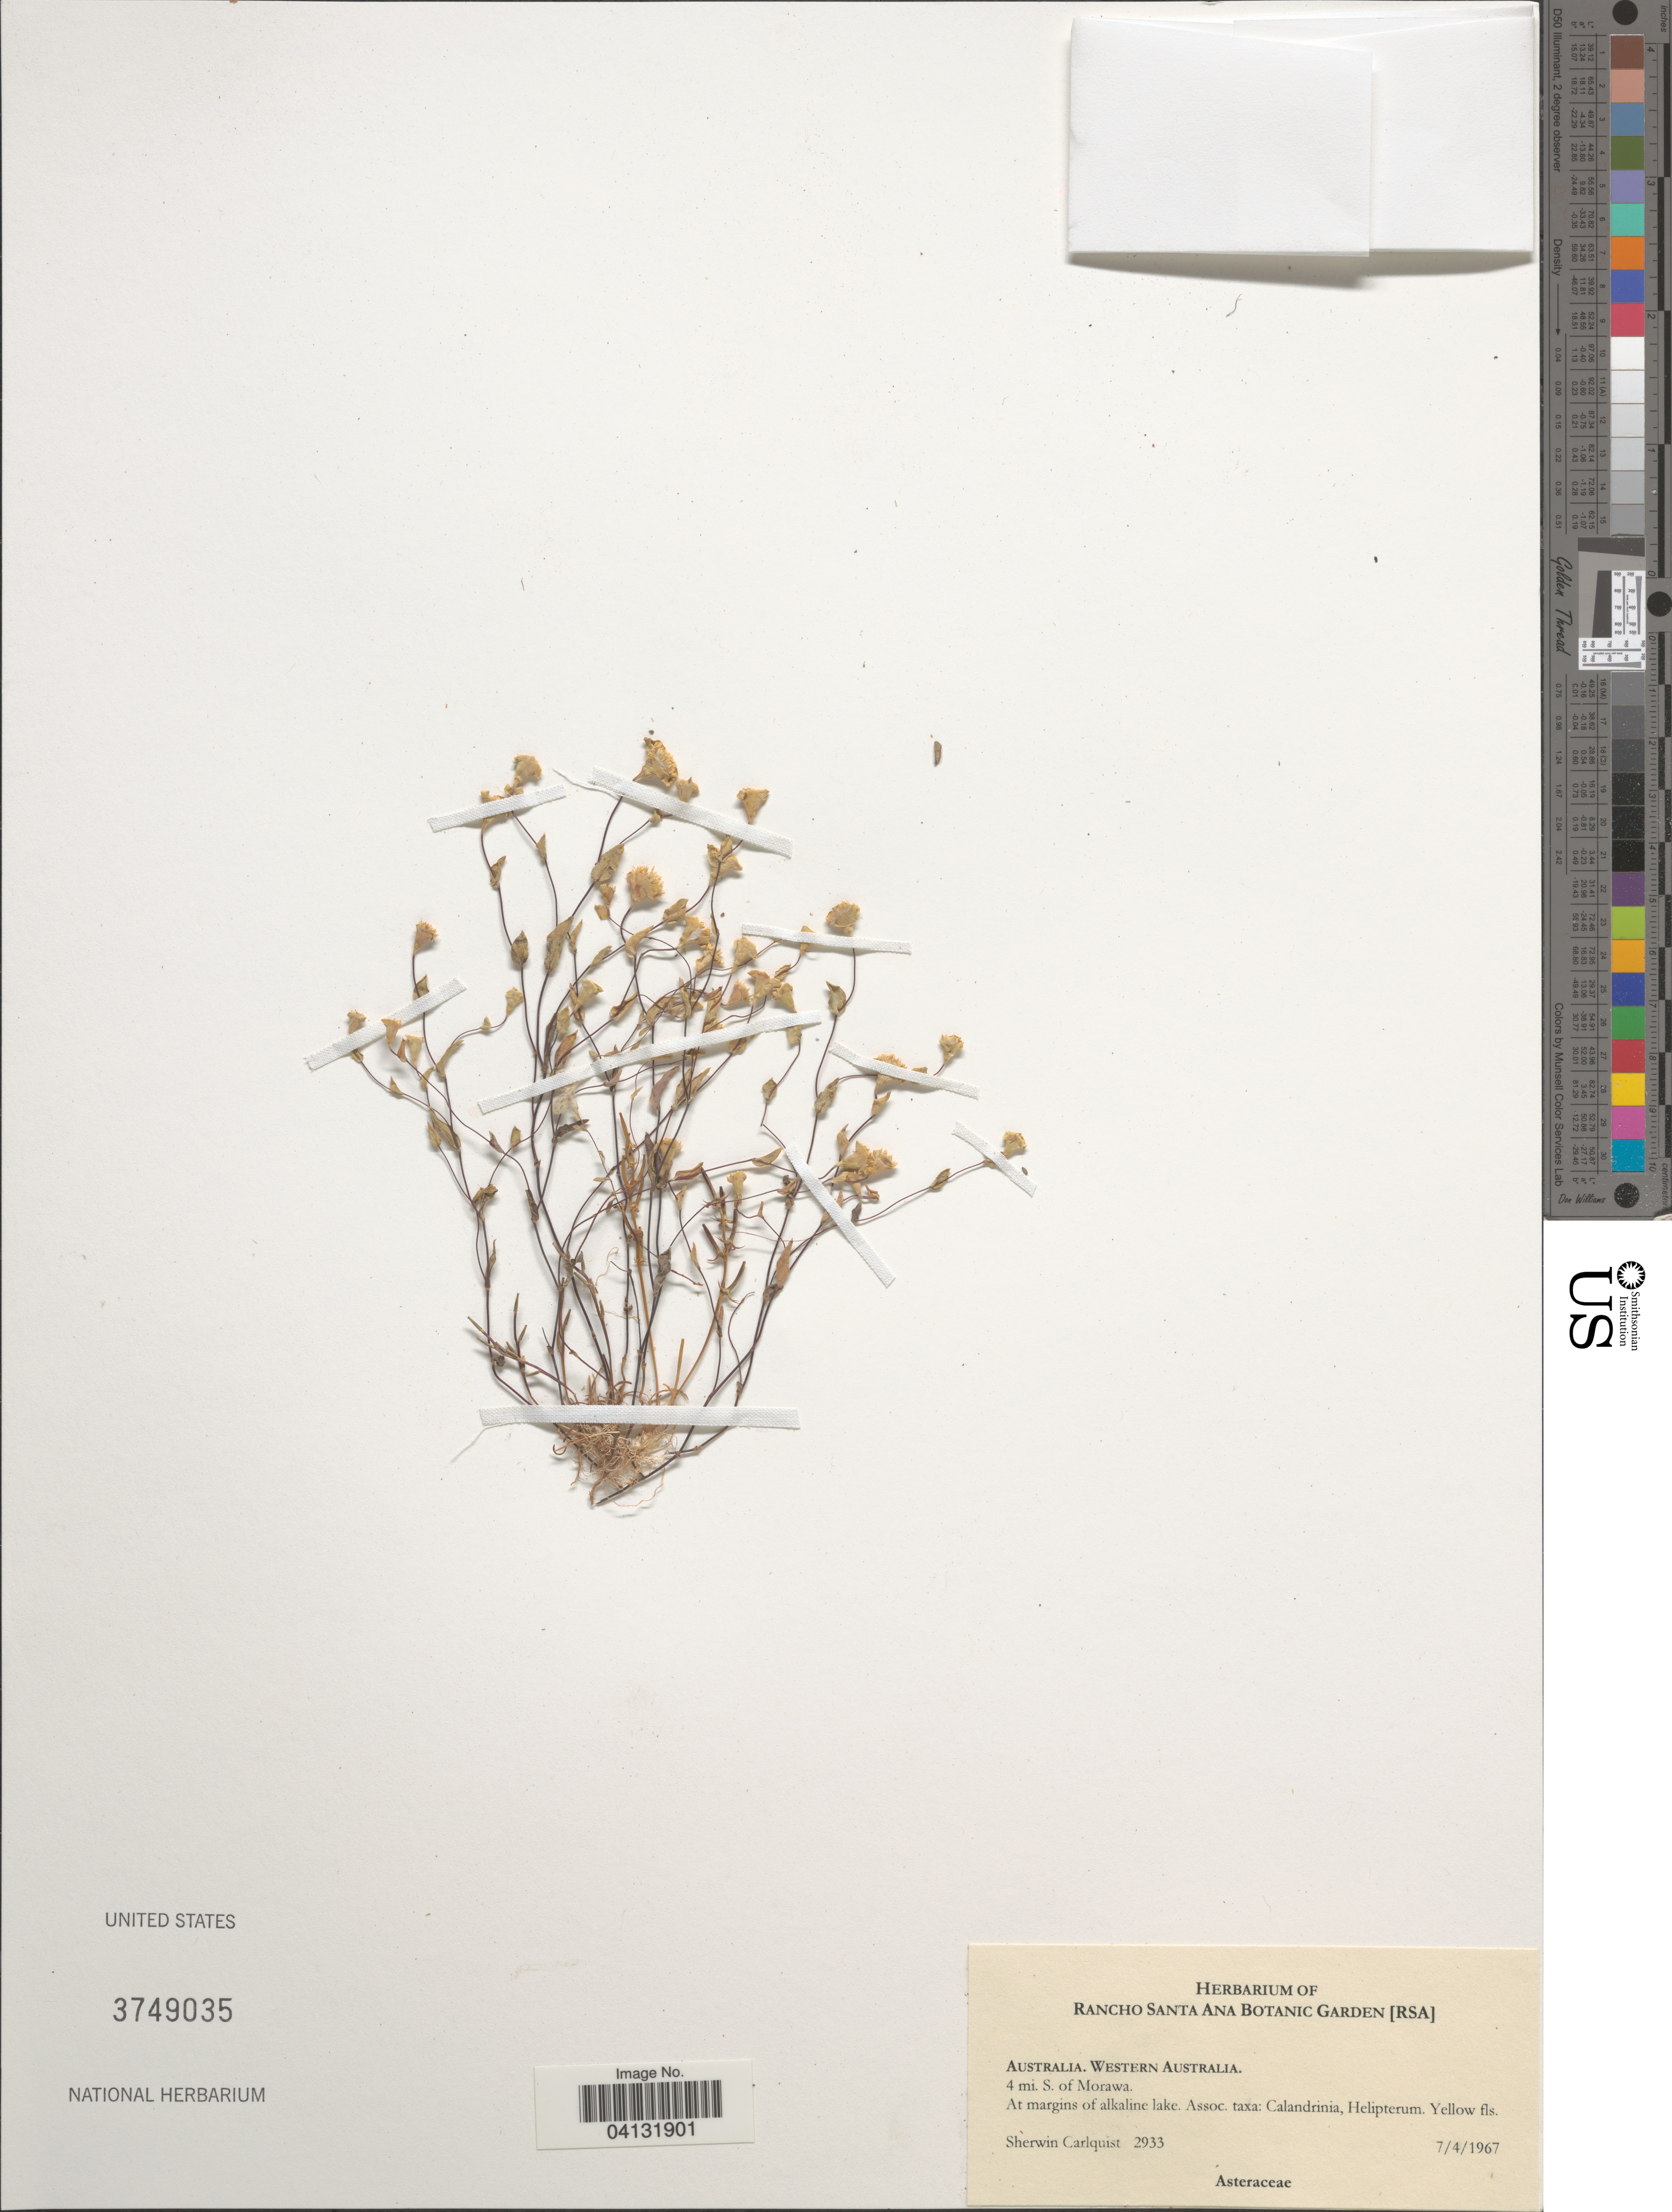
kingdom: Plantae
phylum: Tracheophyta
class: Magnoliopsida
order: Asterales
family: Asteraceae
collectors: S. Carlquist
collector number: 2933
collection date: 1967-07-04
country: Australia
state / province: Western Australia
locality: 4 mi. S. of Morawa.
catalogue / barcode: US 3749035